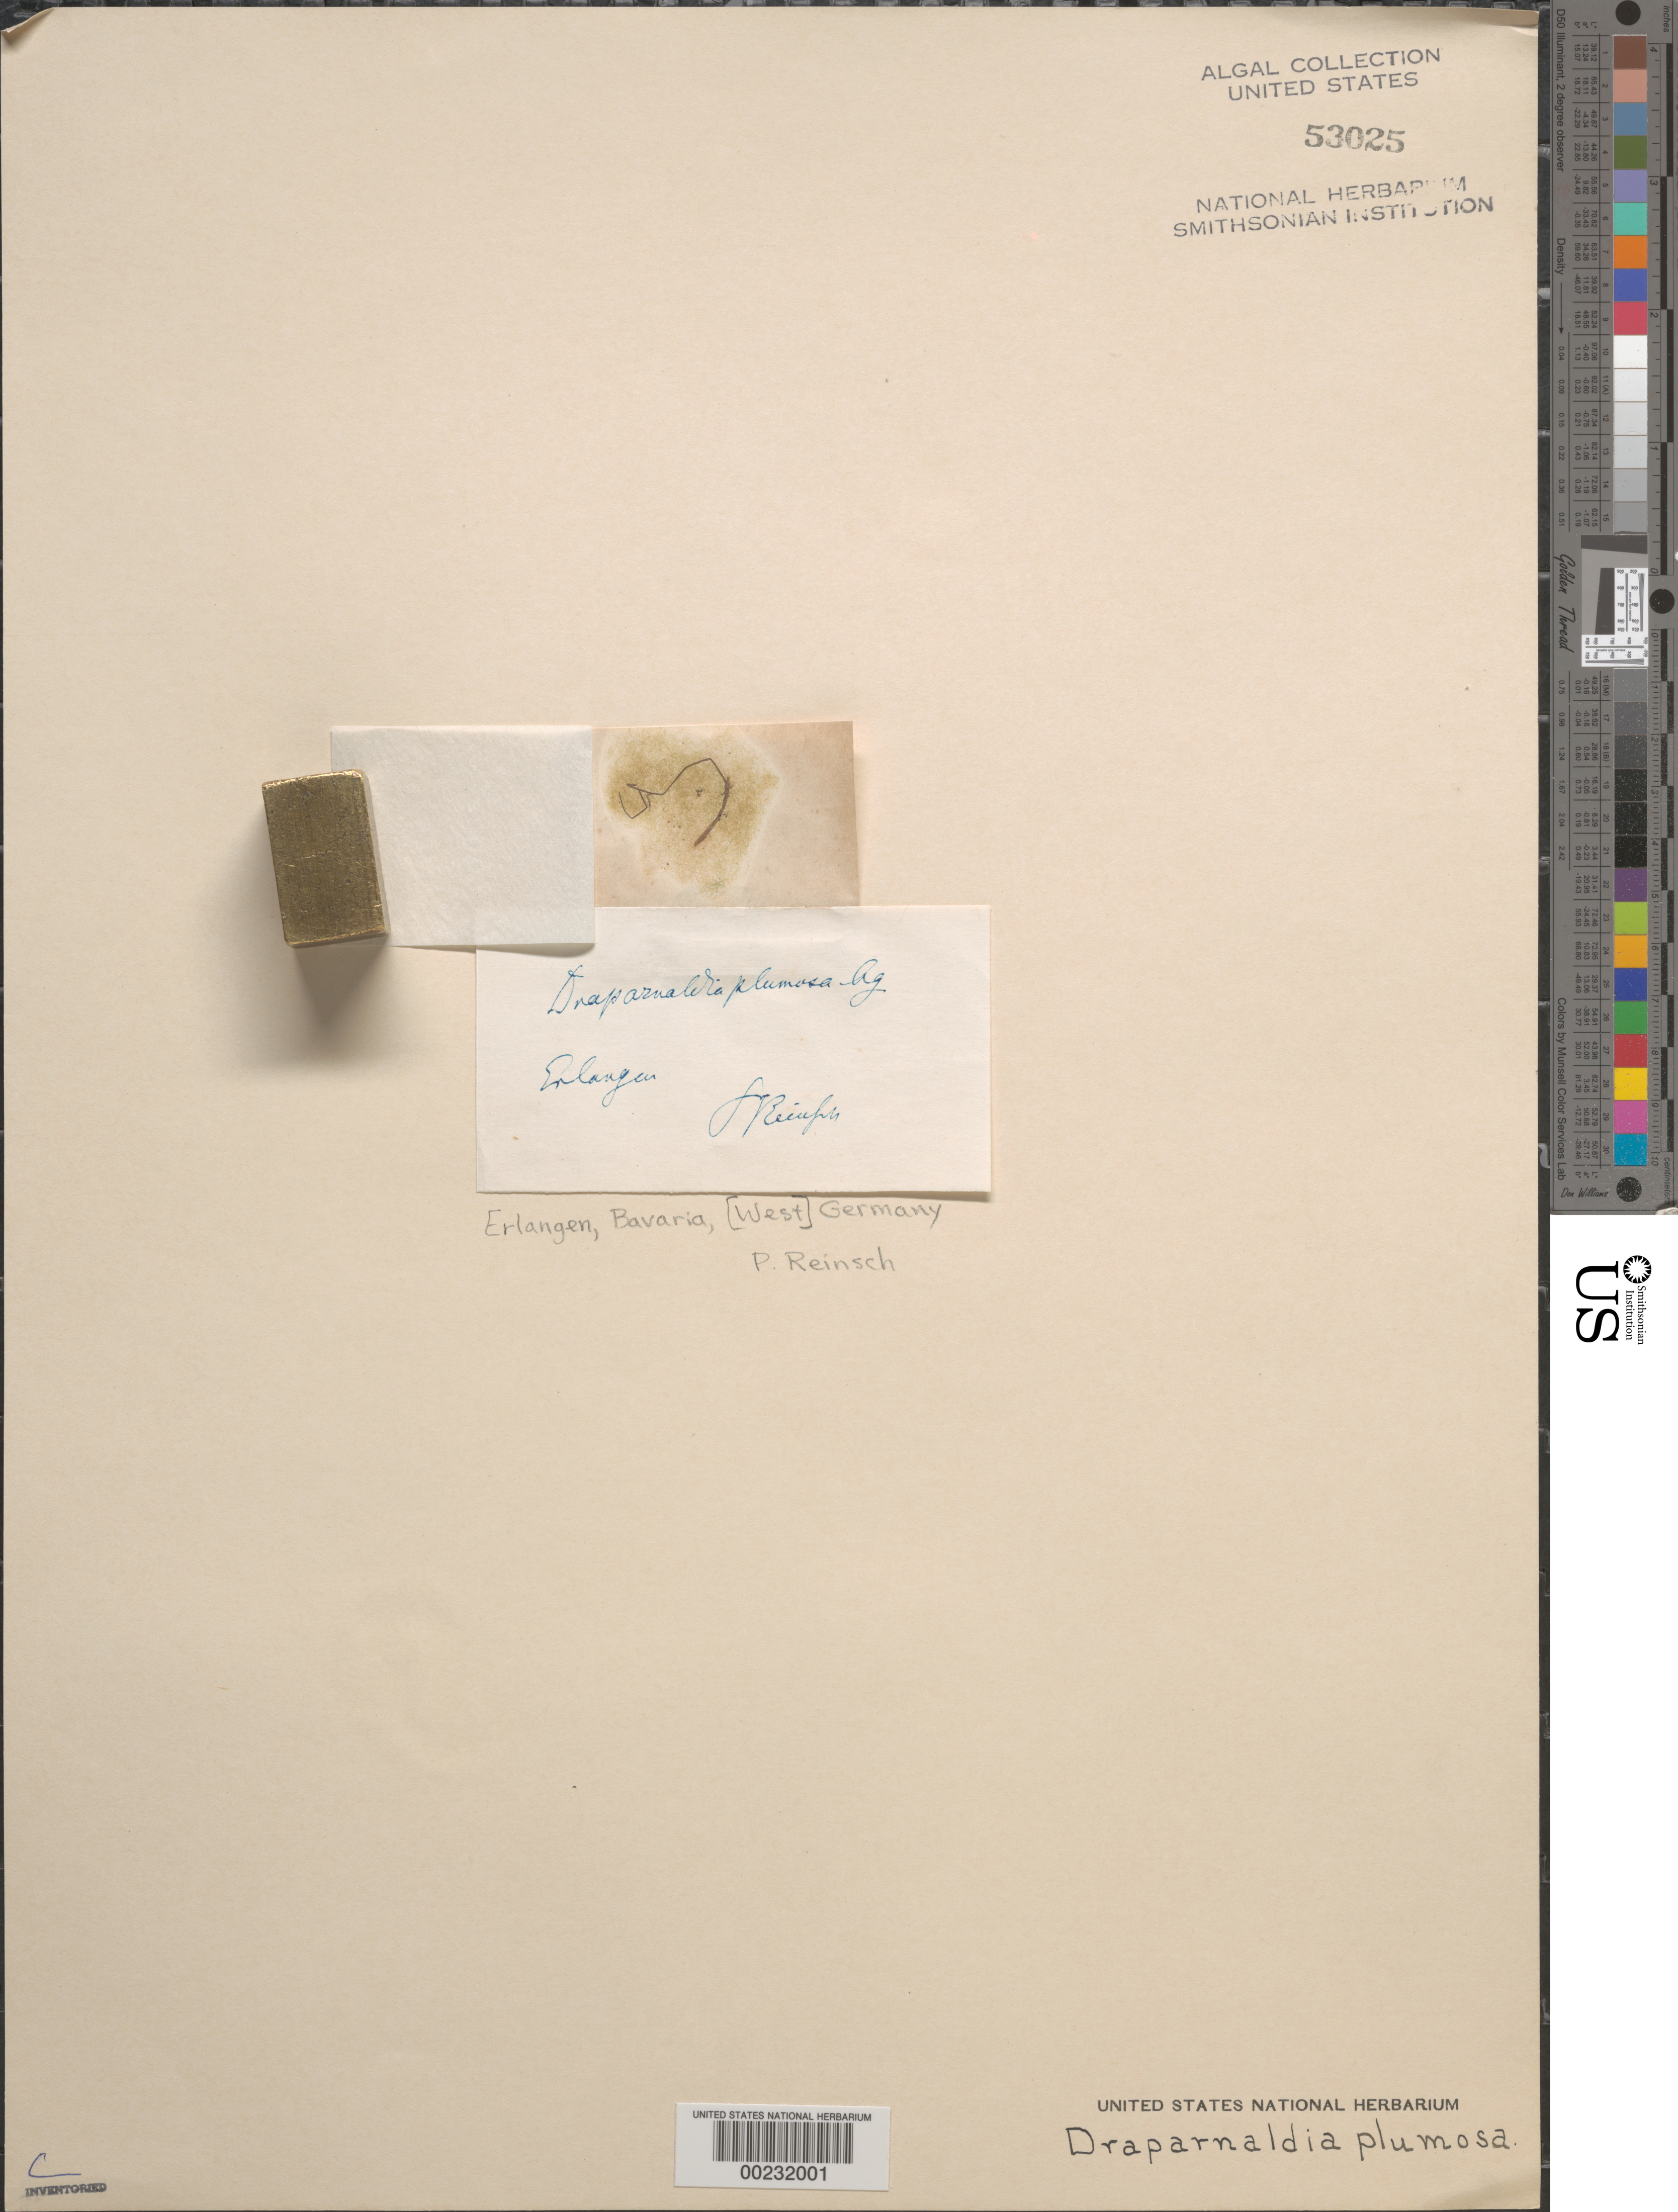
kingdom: Plantae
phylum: Chlorophyta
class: Chlorophyceae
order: Chaetophorales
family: Chaetophoraceae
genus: Draparnaldia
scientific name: Draparnaldia mutabilis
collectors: P. F. Reinsch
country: Germany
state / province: Bayern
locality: Erlangen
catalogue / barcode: US 53025